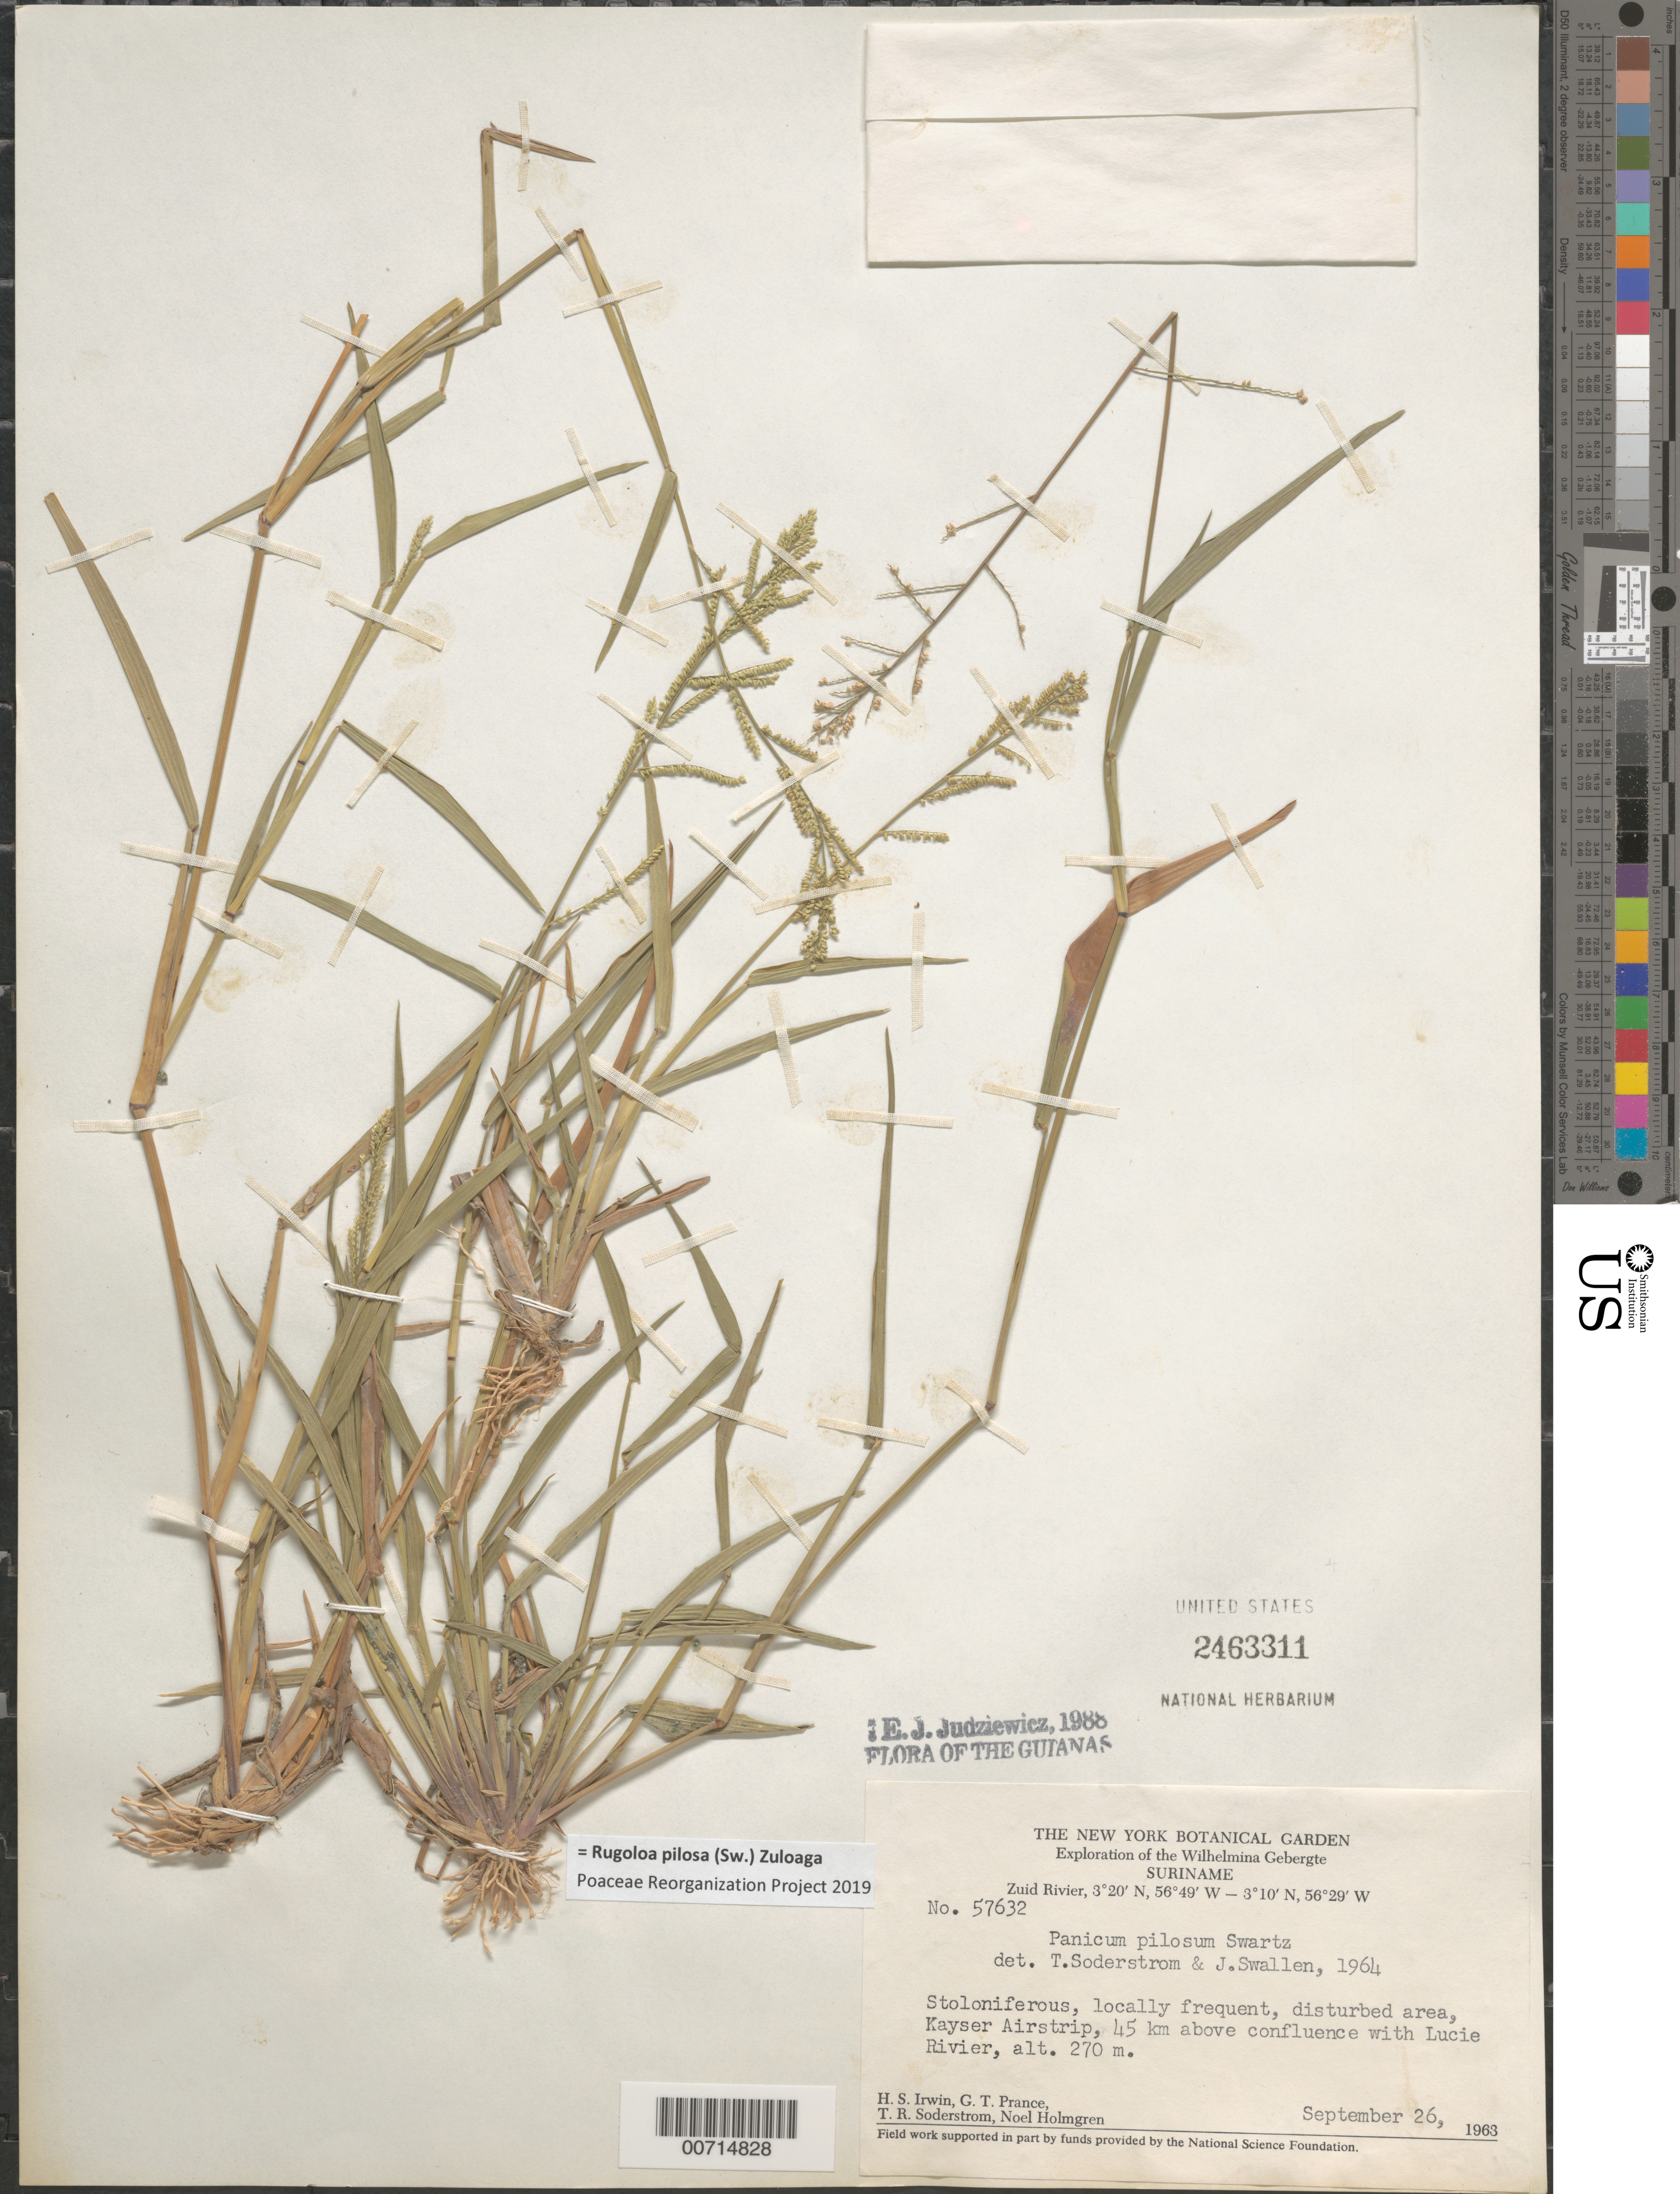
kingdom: Plantae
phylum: Tracheophyta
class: Liliopsida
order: Poales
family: Poaceae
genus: Rugoloa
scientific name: Rugoloa pilosa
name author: (Sw.) Zuloaga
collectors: H. Irwin, G. T. Prance, T. R. Soderstrom & N. H. Holmgren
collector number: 57632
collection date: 1963-09-26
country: Suriname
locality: Exploration of the Wilhelmina Gebergte. Zuid Rivier. Kayser Airstrip, 45 km above confluence with Lucie River.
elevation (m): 270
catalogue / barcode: US 2463311